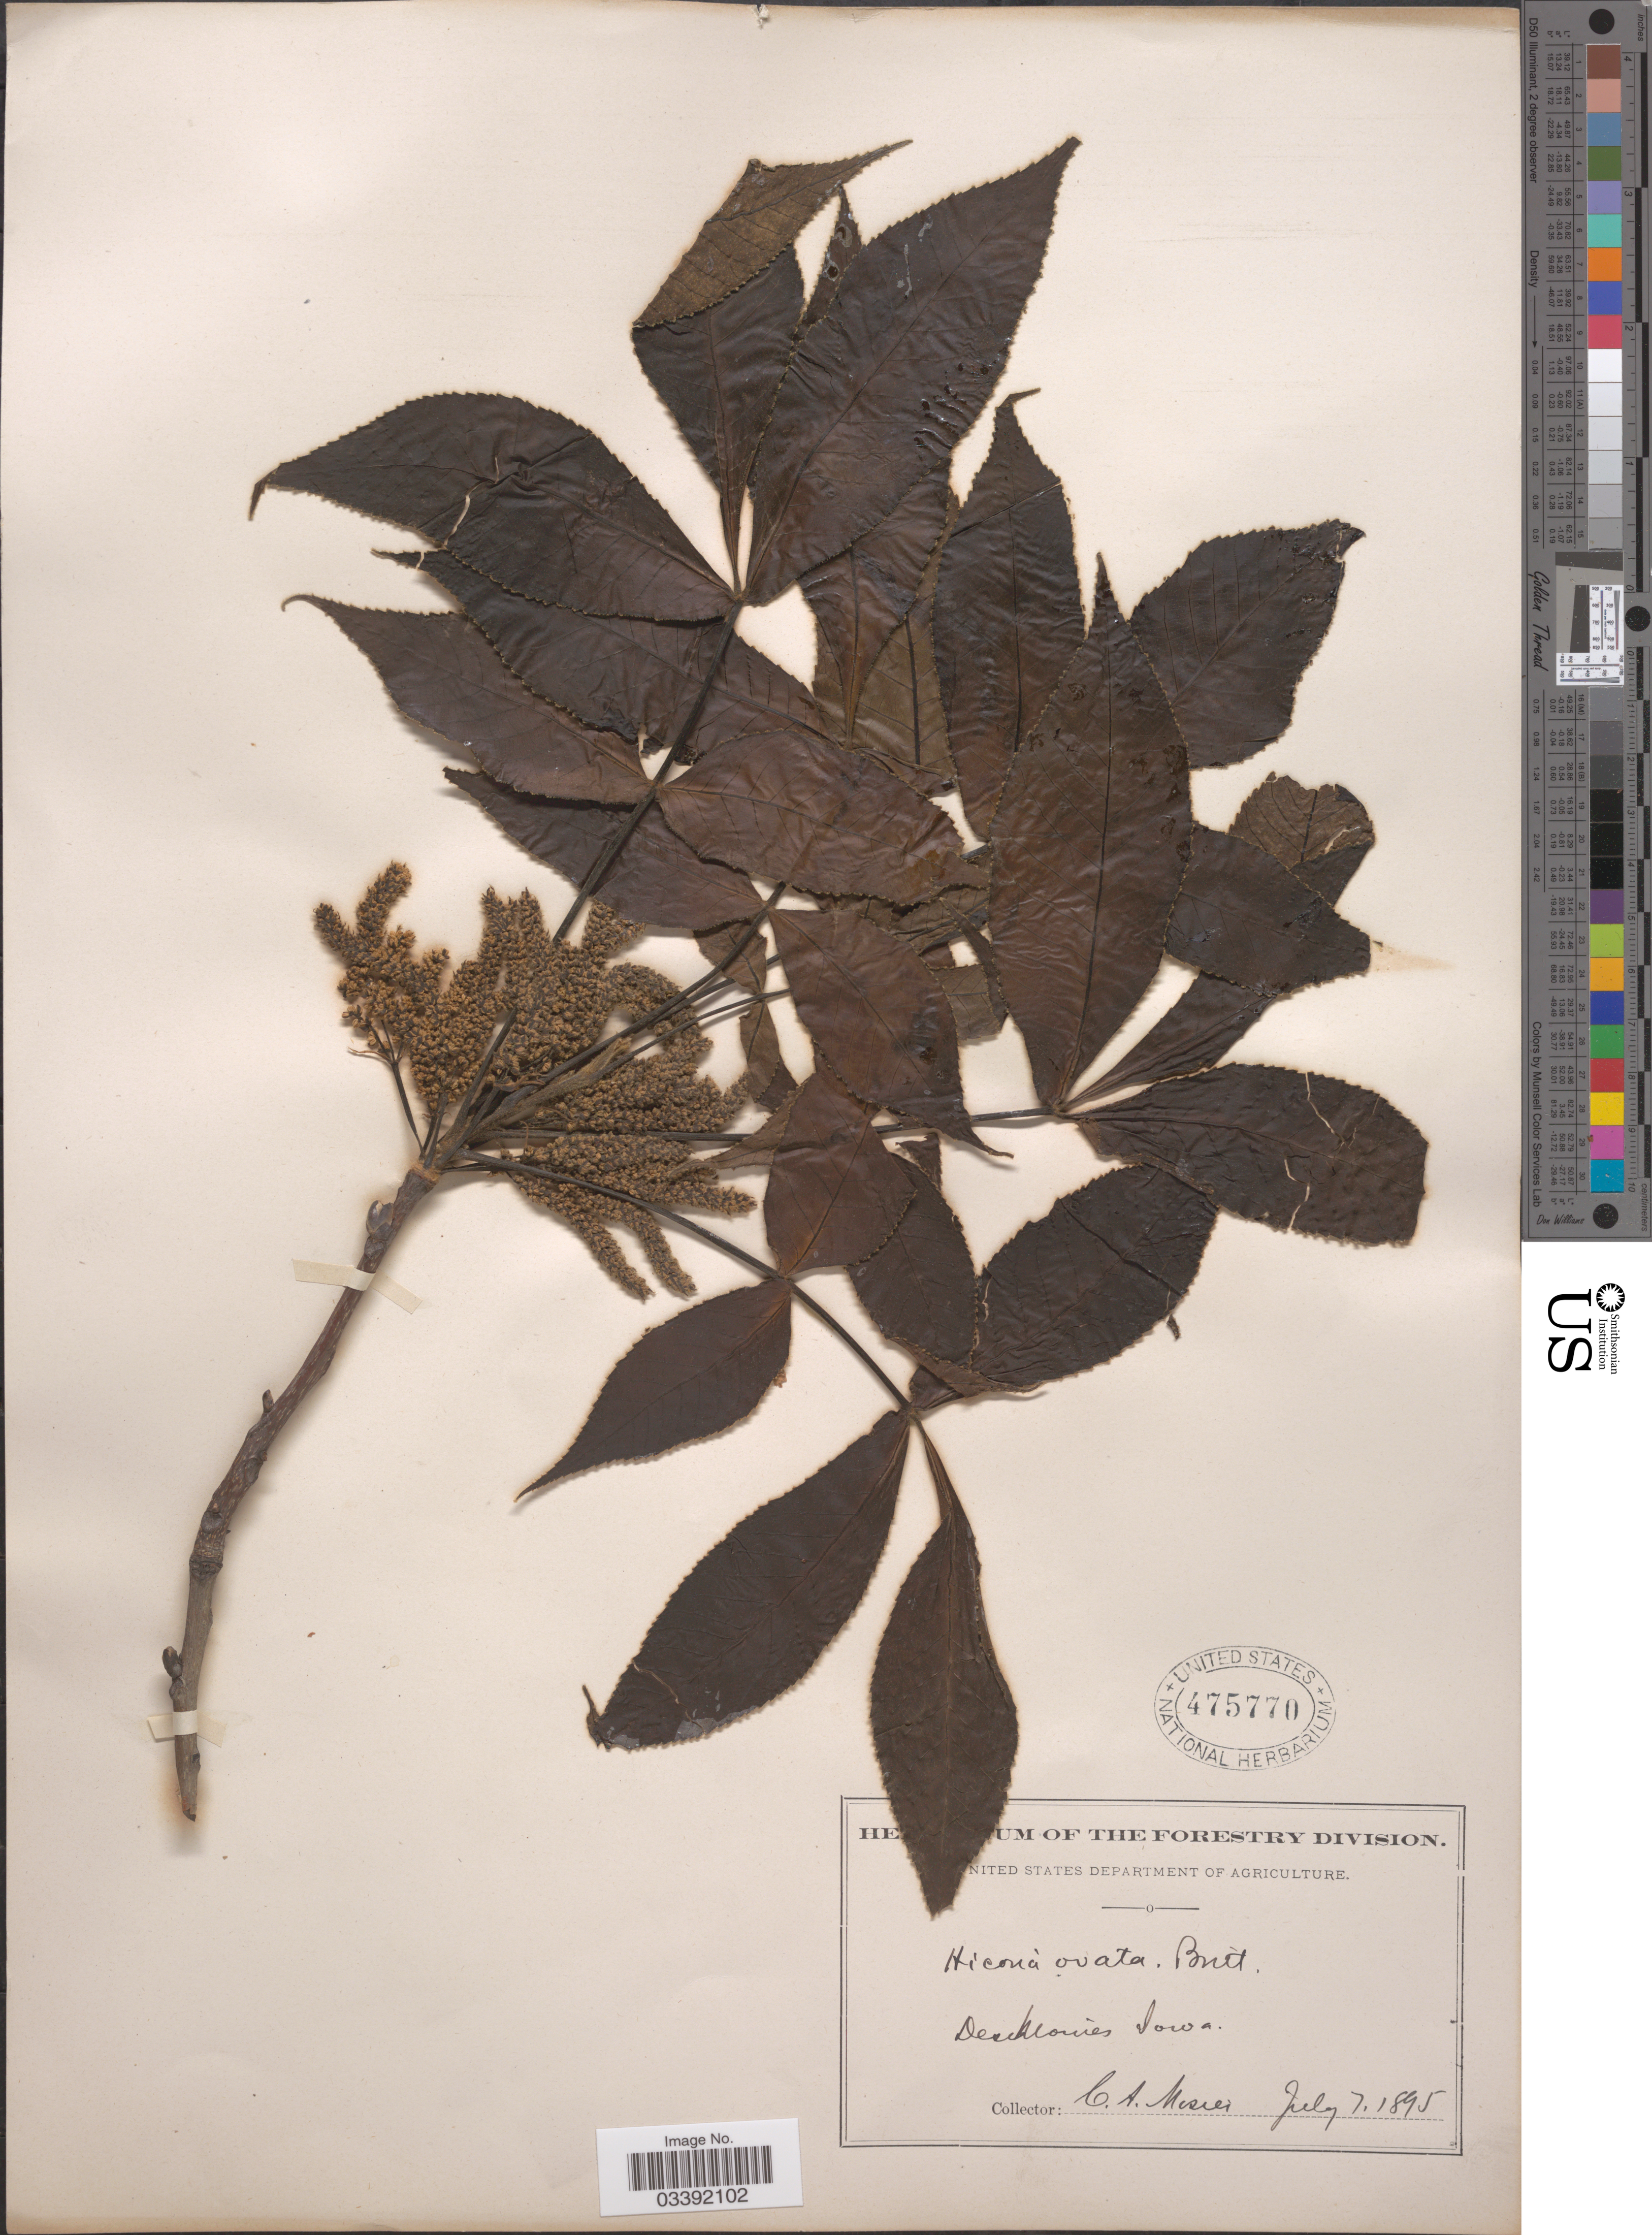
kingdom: Plantae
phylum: Tracheophyta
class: Magnoliopsida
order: Fagales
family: Juglandaceae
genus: Carya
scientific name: Carya ovata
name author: (Mill.) K. Koch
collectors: C. A. Mosier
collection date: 1895-07-07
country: United States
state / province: Iowa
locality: Des Moines.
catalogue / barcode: US 475770